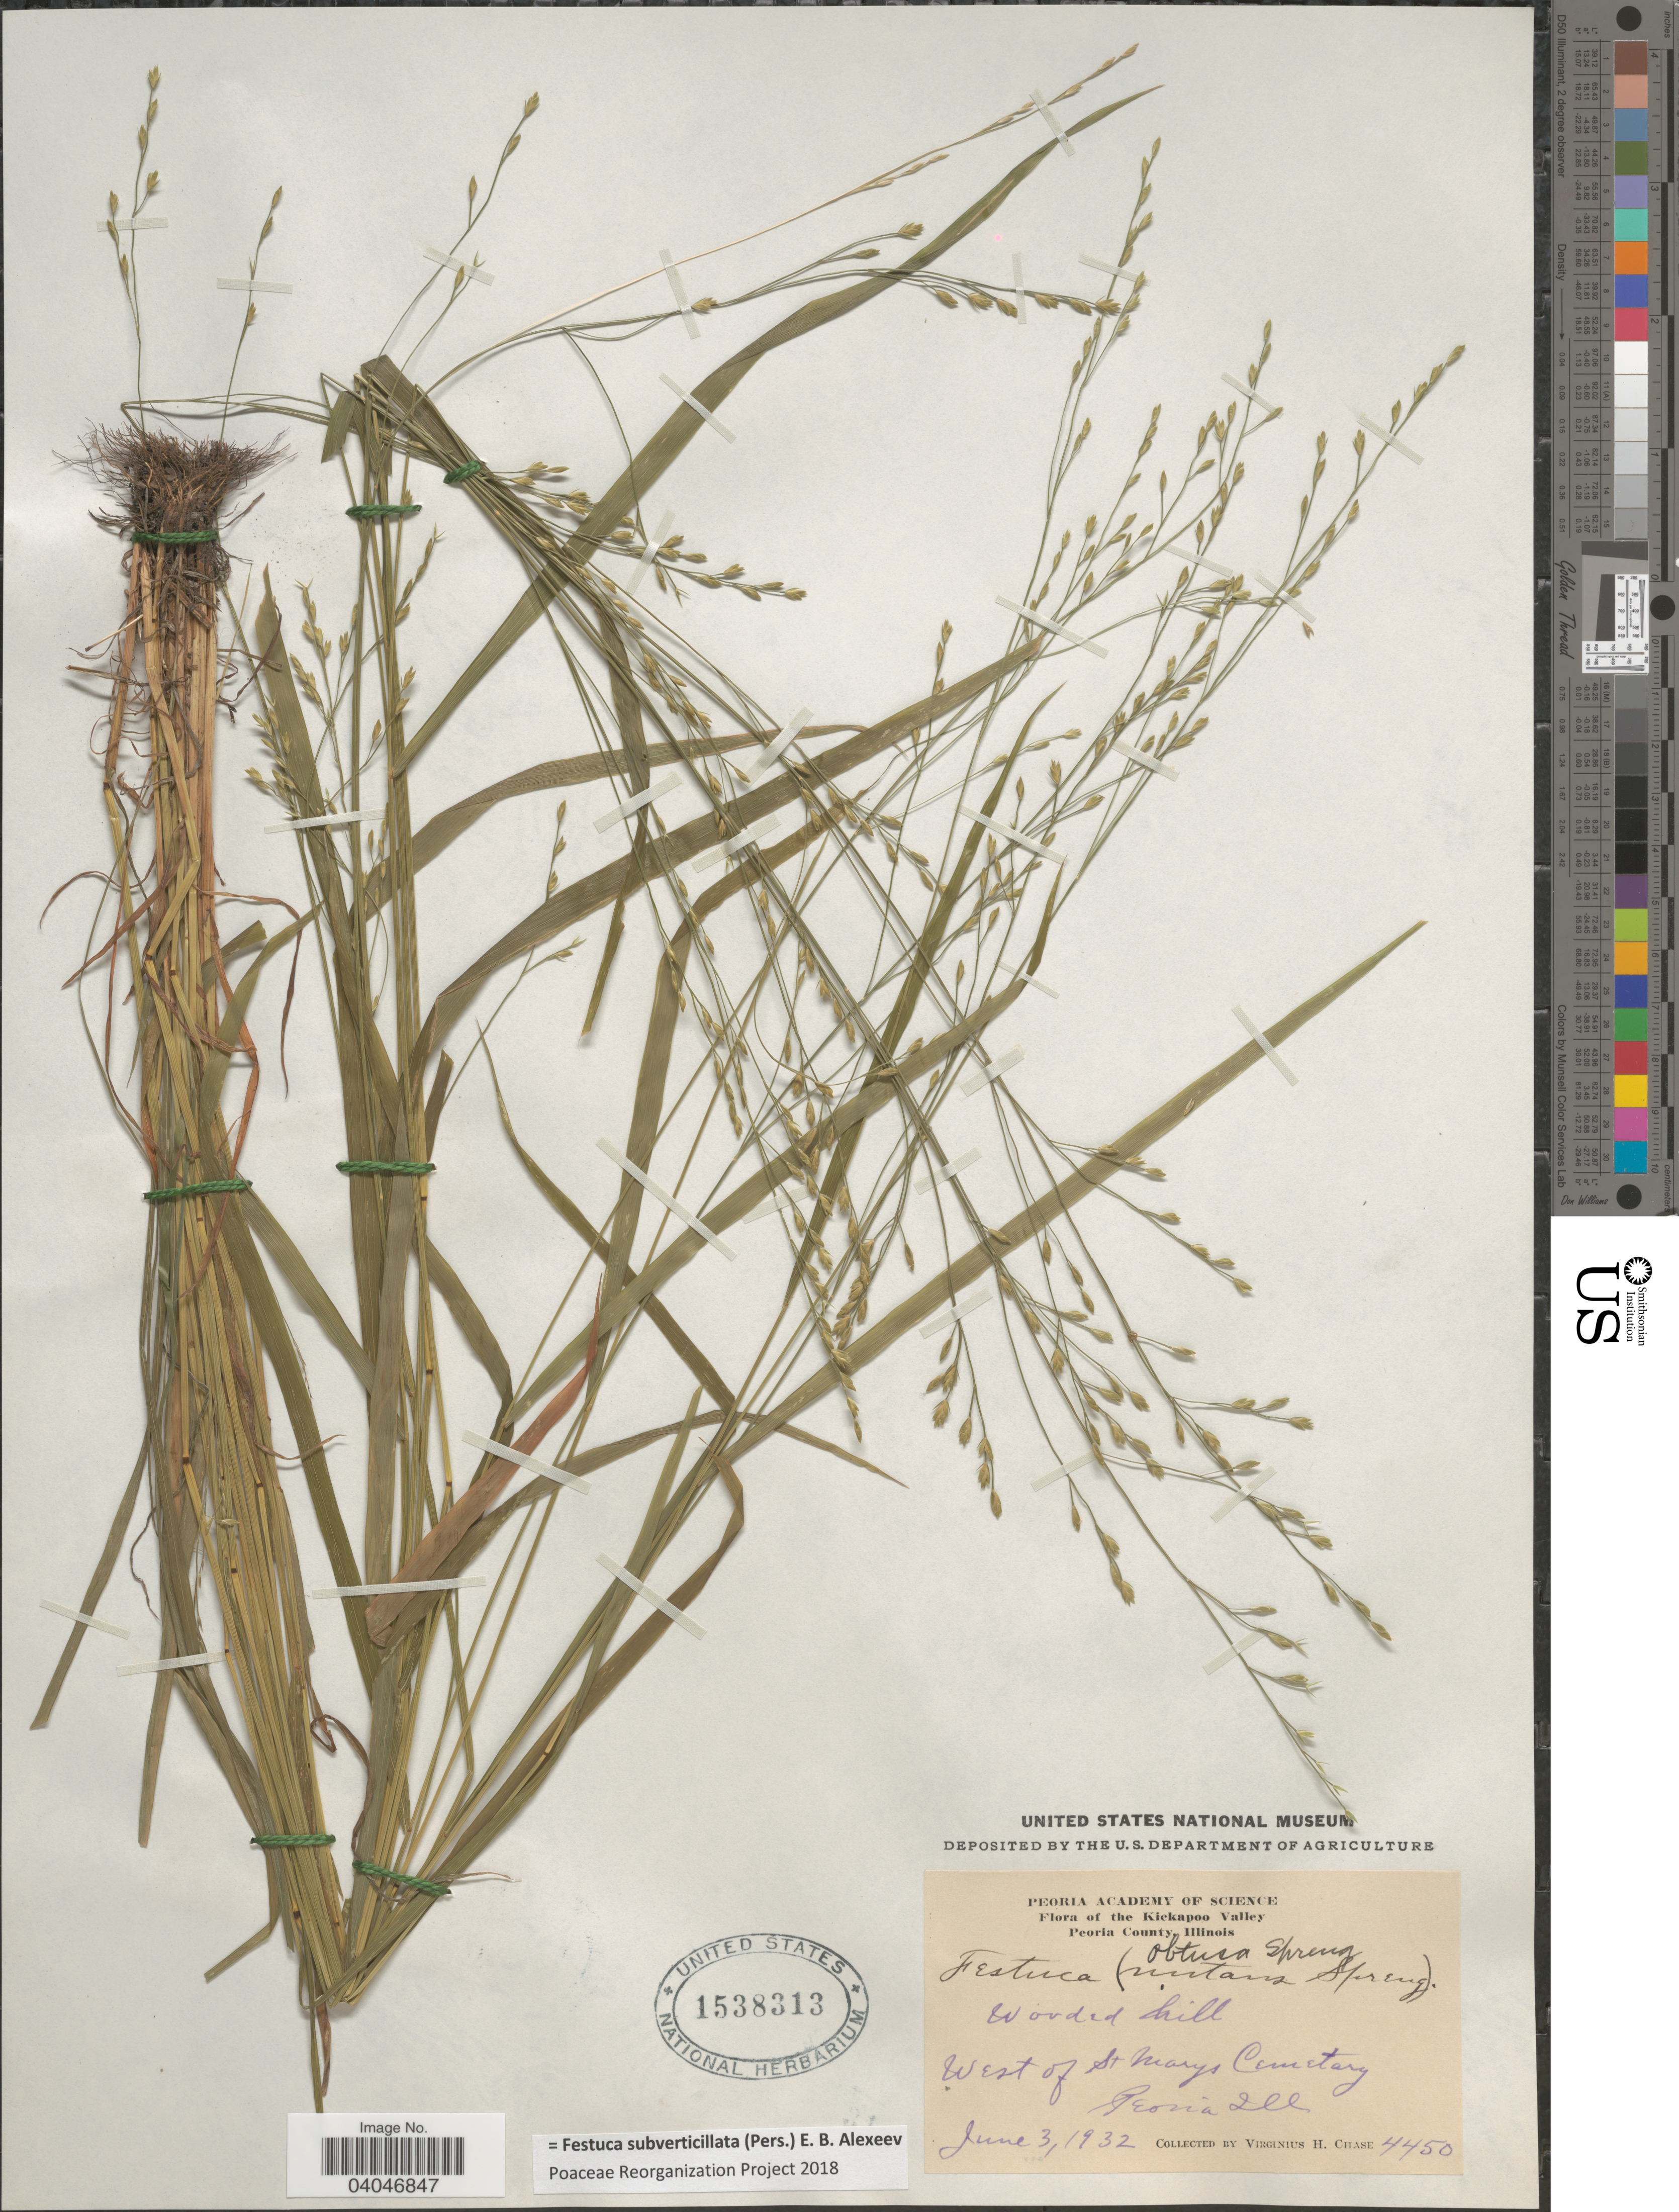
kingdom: Plantae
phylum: Tracheophyta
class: Liliopsida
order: Poales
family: Poaceae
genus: Festuca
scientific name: Festuca subverticillata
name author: (Pers.) E.B. Alexeev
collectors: V. H. Chase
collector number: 4450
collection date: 1932-06-03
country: United States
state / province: Illinois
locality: The Kickapoo Valley. Peoria County. West of St Marys Cemetary. Peoria.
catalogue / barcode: US 1538313